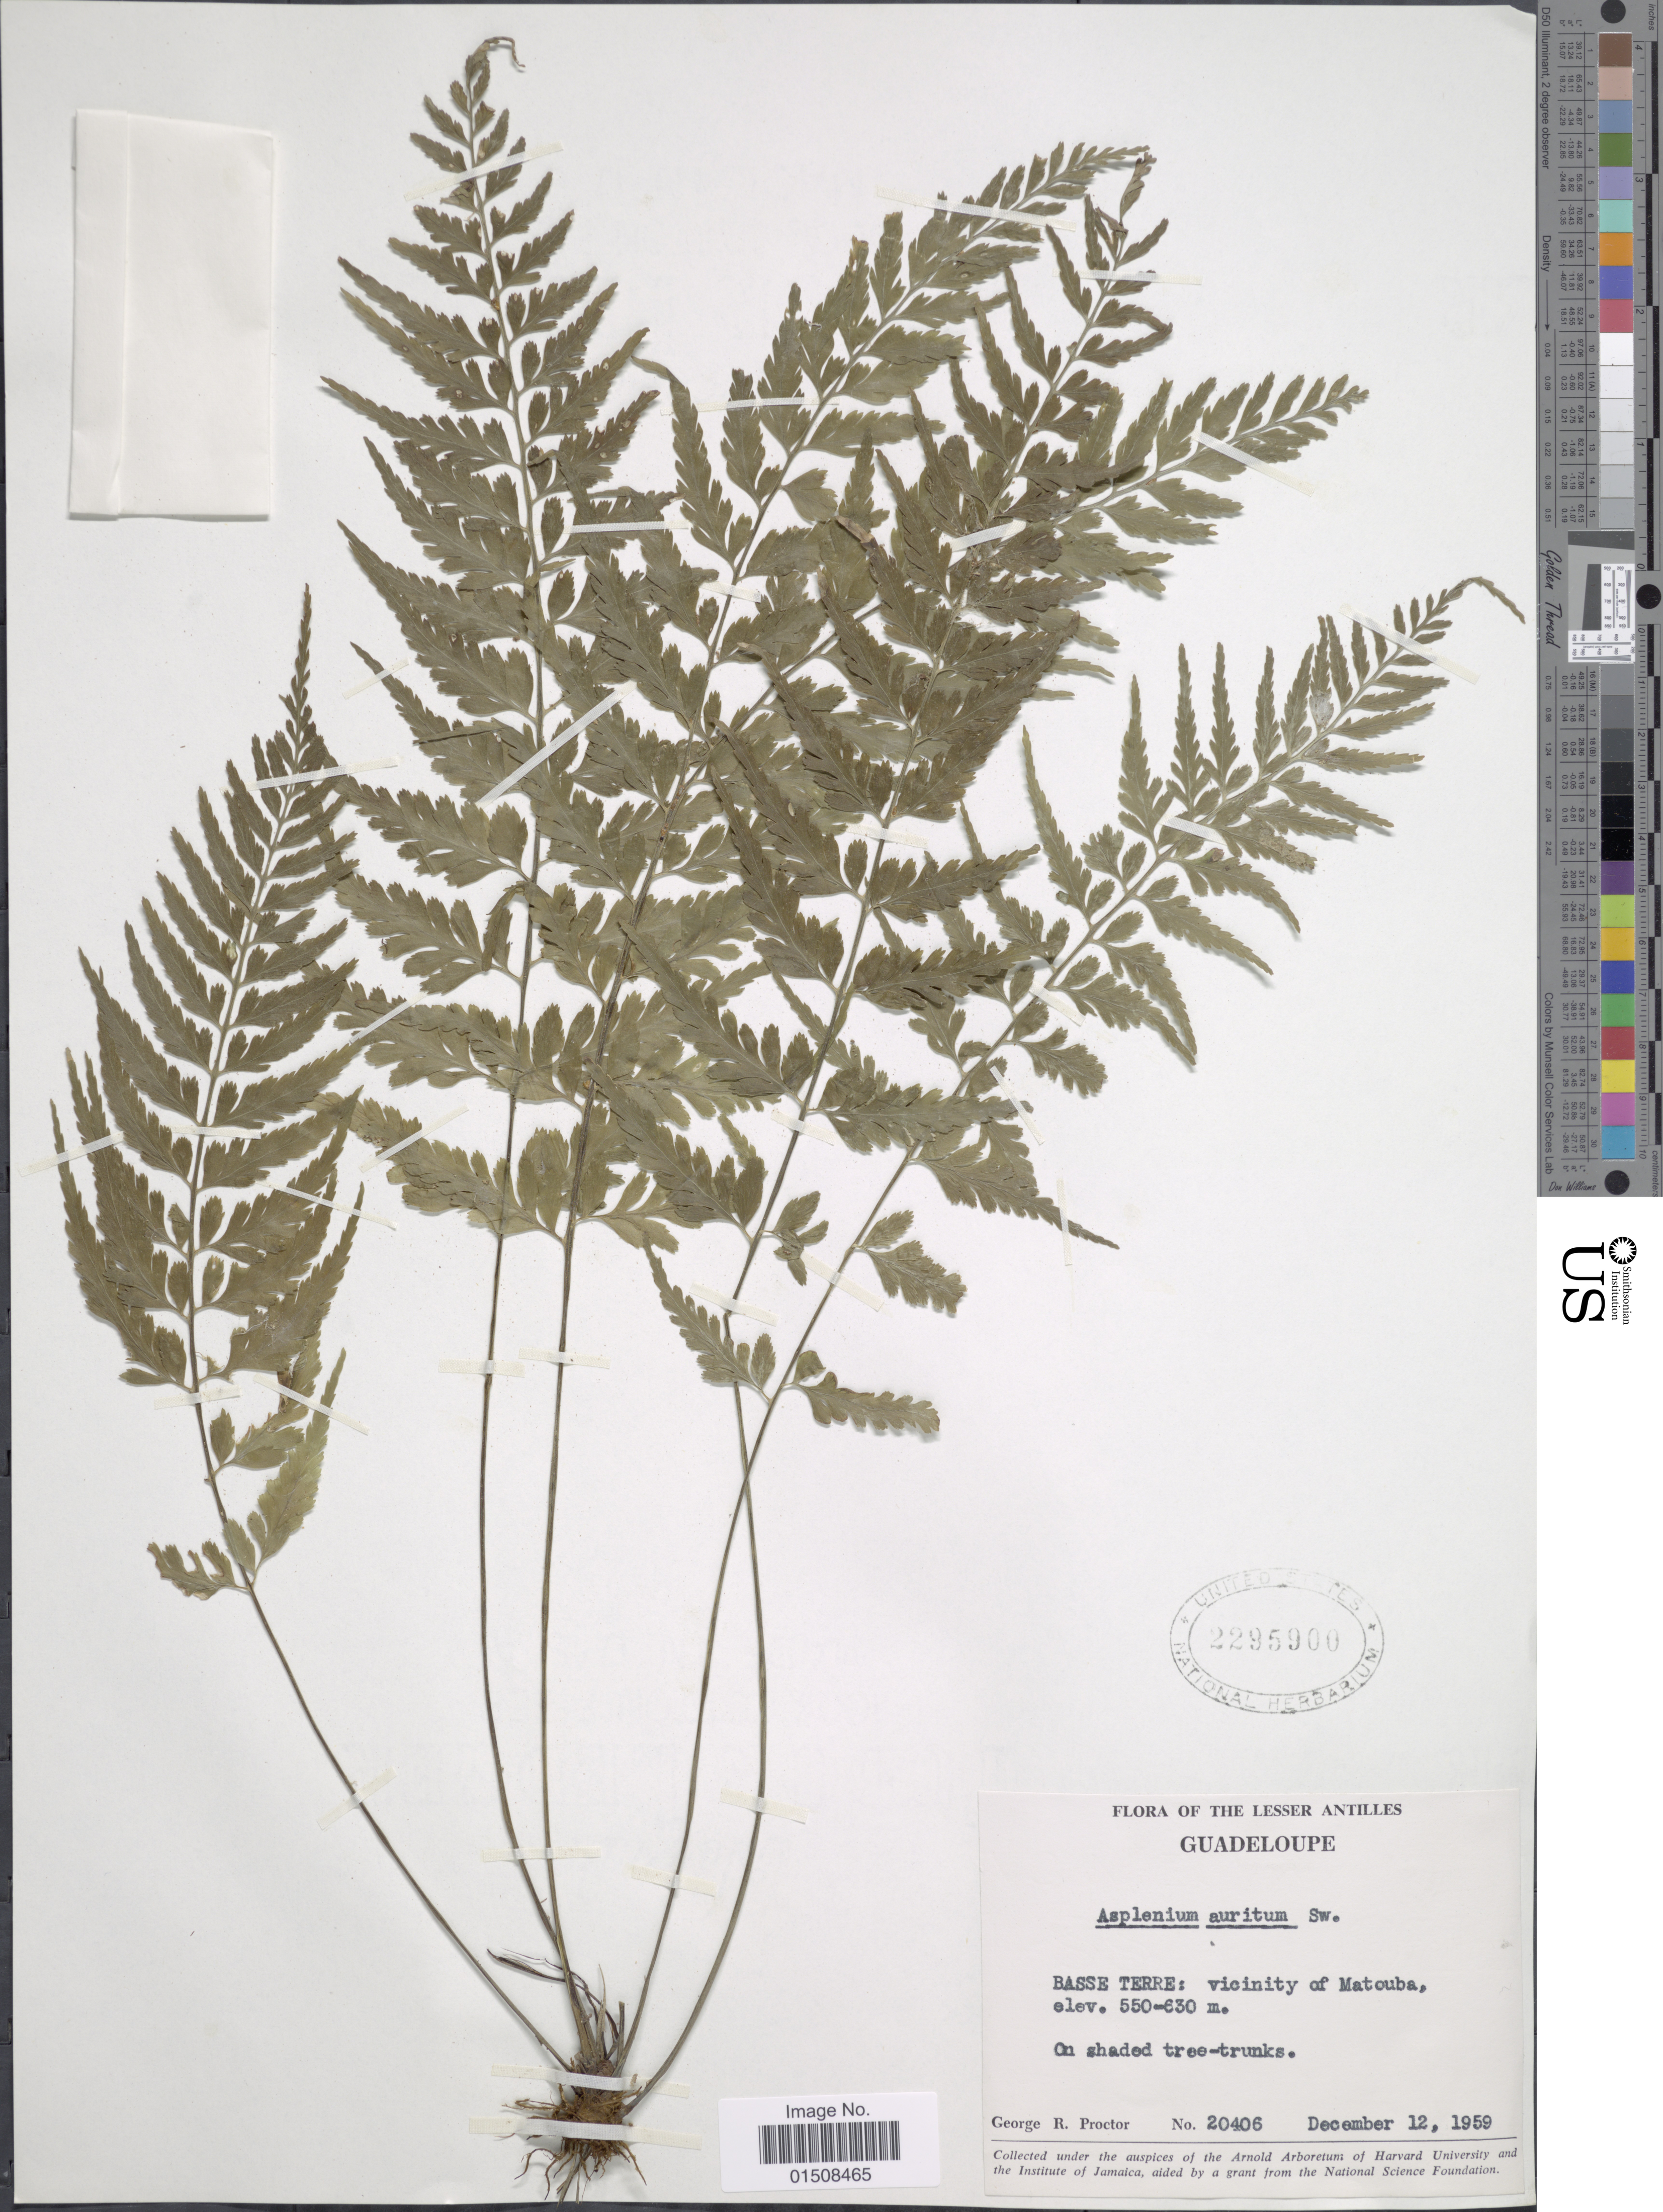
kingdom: Plantae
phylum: Tracheophyta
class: Polypodiopsida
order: Polypodiales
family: Aspleniaceae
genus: Asplenium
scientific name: Asplenium auritum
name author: Sw.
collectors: G. R. Proctor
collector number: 20406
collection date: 1959-12-12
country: Guadeloupe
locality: Basse Terre: Vicinity of Matouba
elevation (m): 550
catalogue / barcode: US 2295900